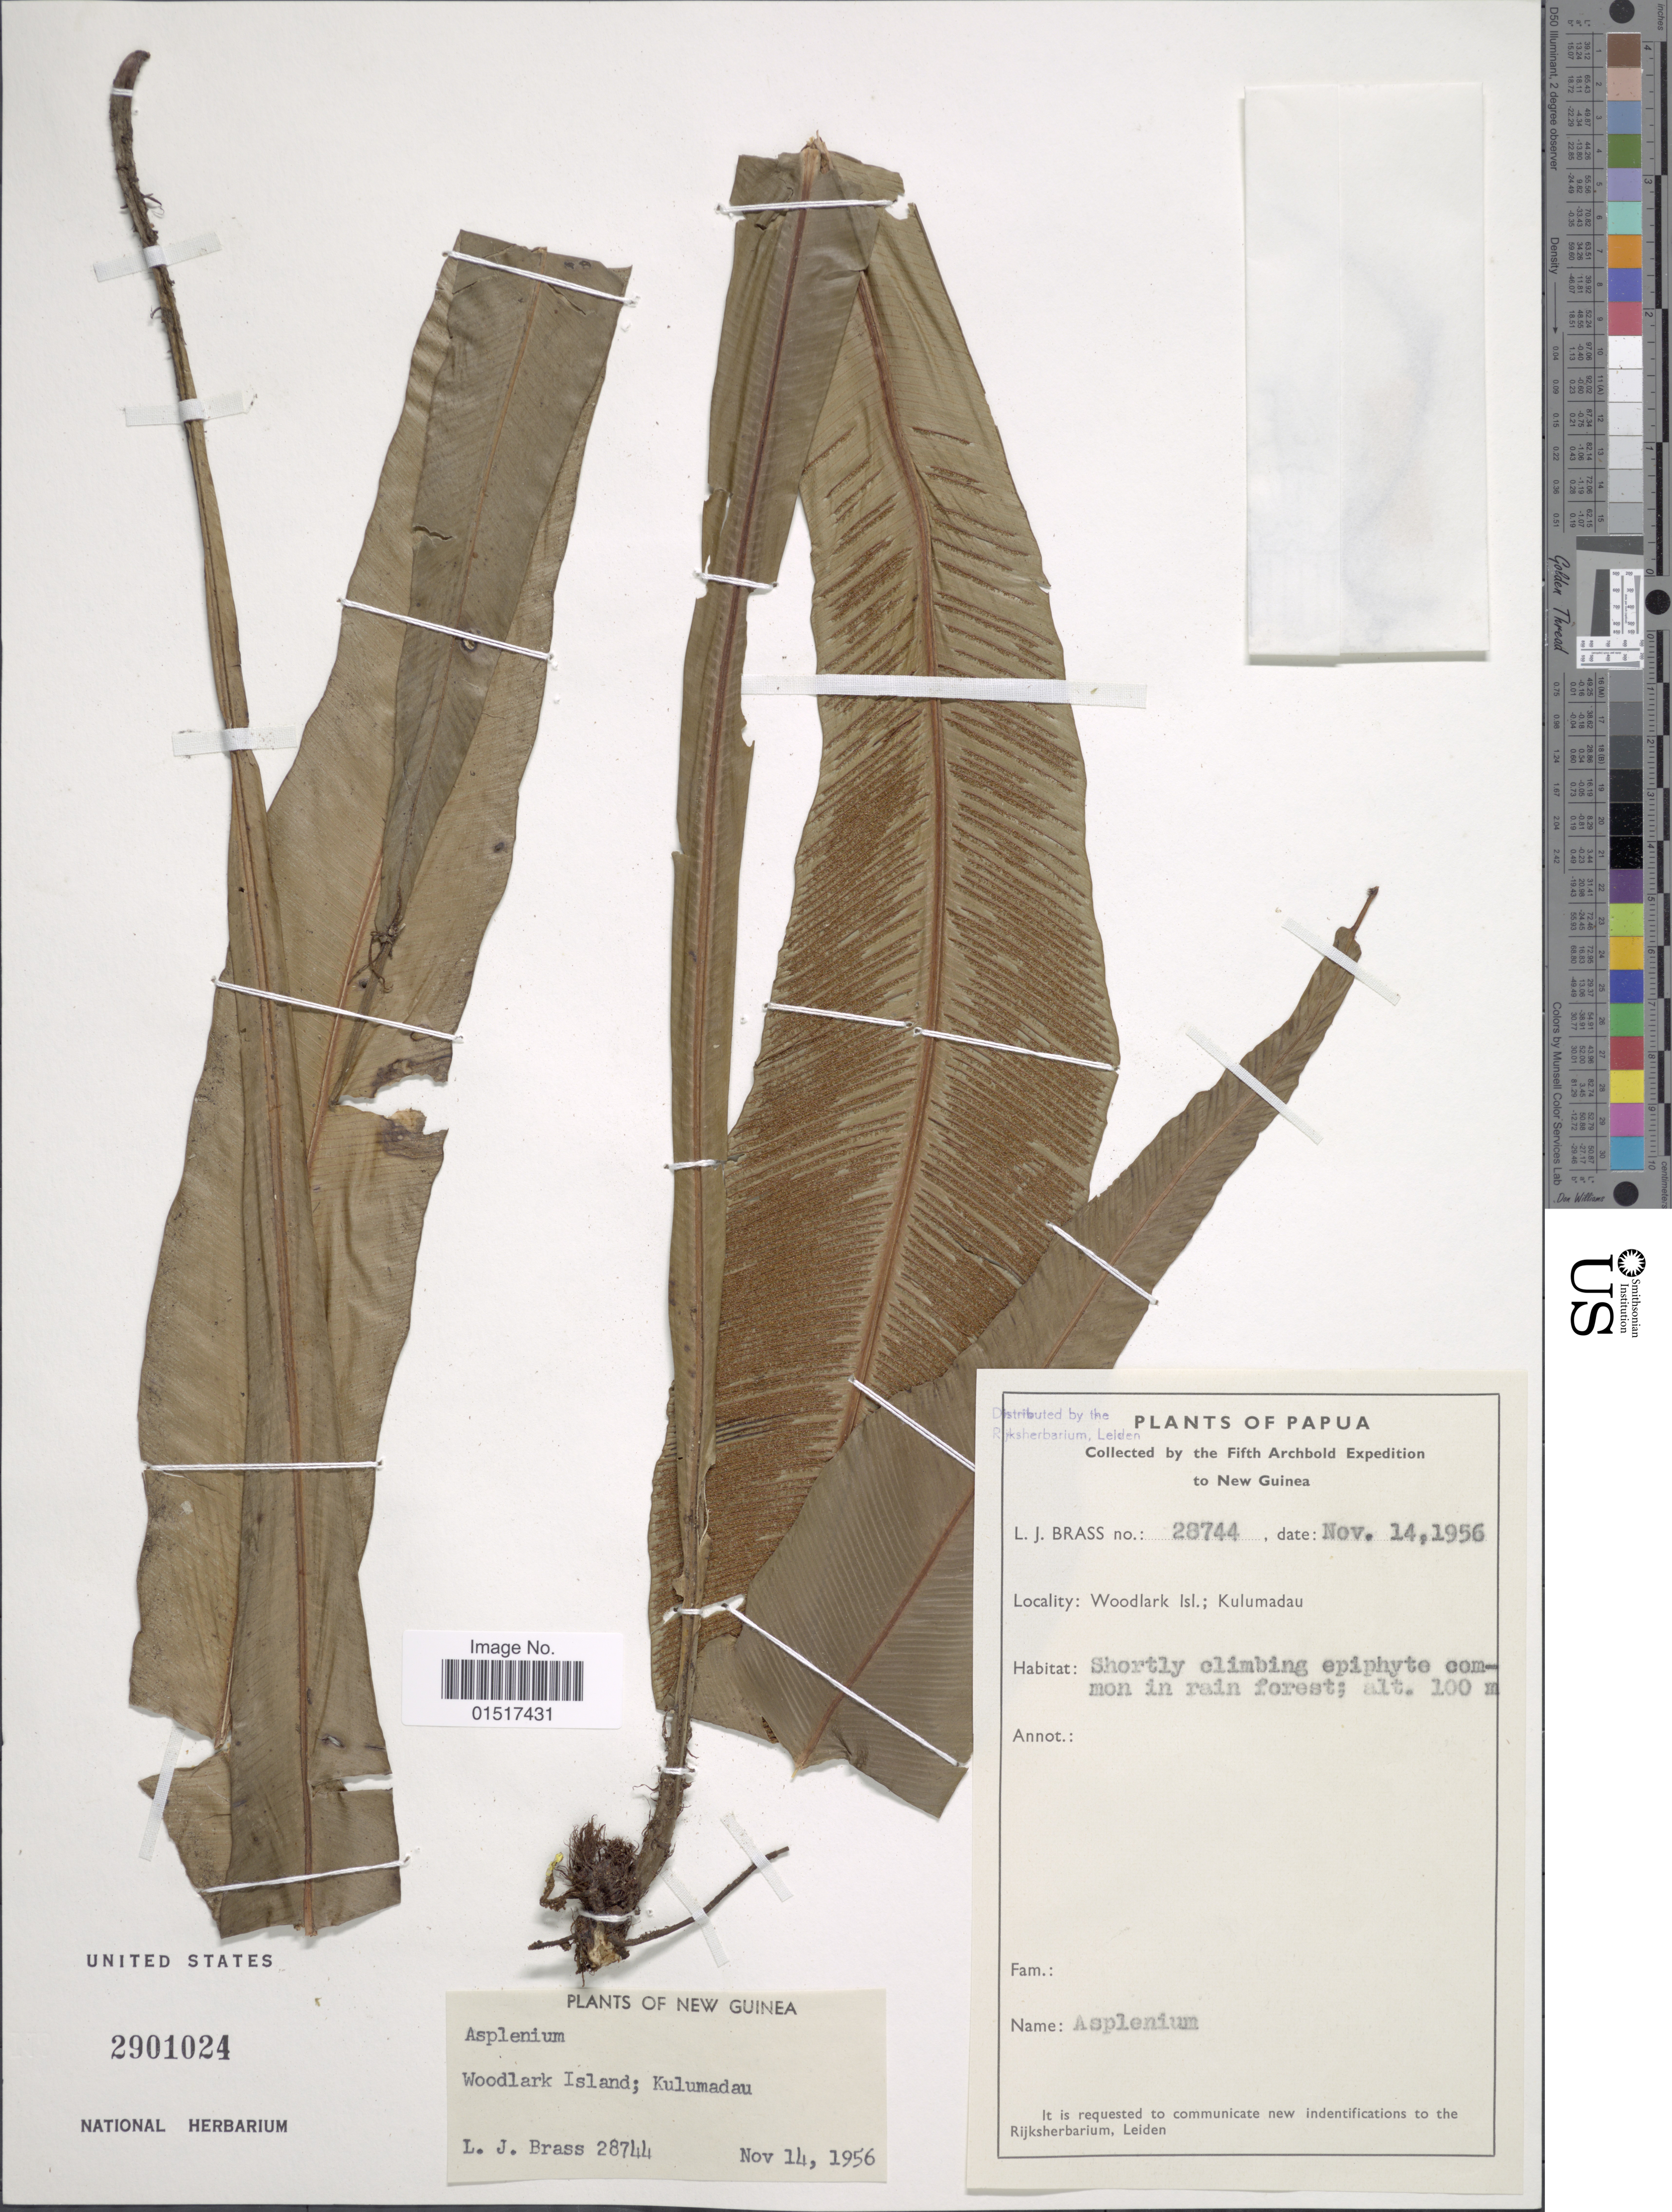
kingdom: Plantae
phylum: Tracheophyta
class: Polypodiopsida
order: Polypodiales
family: Aspleniaceae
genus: Asplenium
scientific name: Asplenium sp.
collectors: L. J. Brass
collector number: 28744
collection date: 1956-11-14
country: Papua New Guinea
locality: New Guinea. Papua. Woodlark Island; Kulumadau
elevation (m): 100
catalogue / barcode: US 2901024